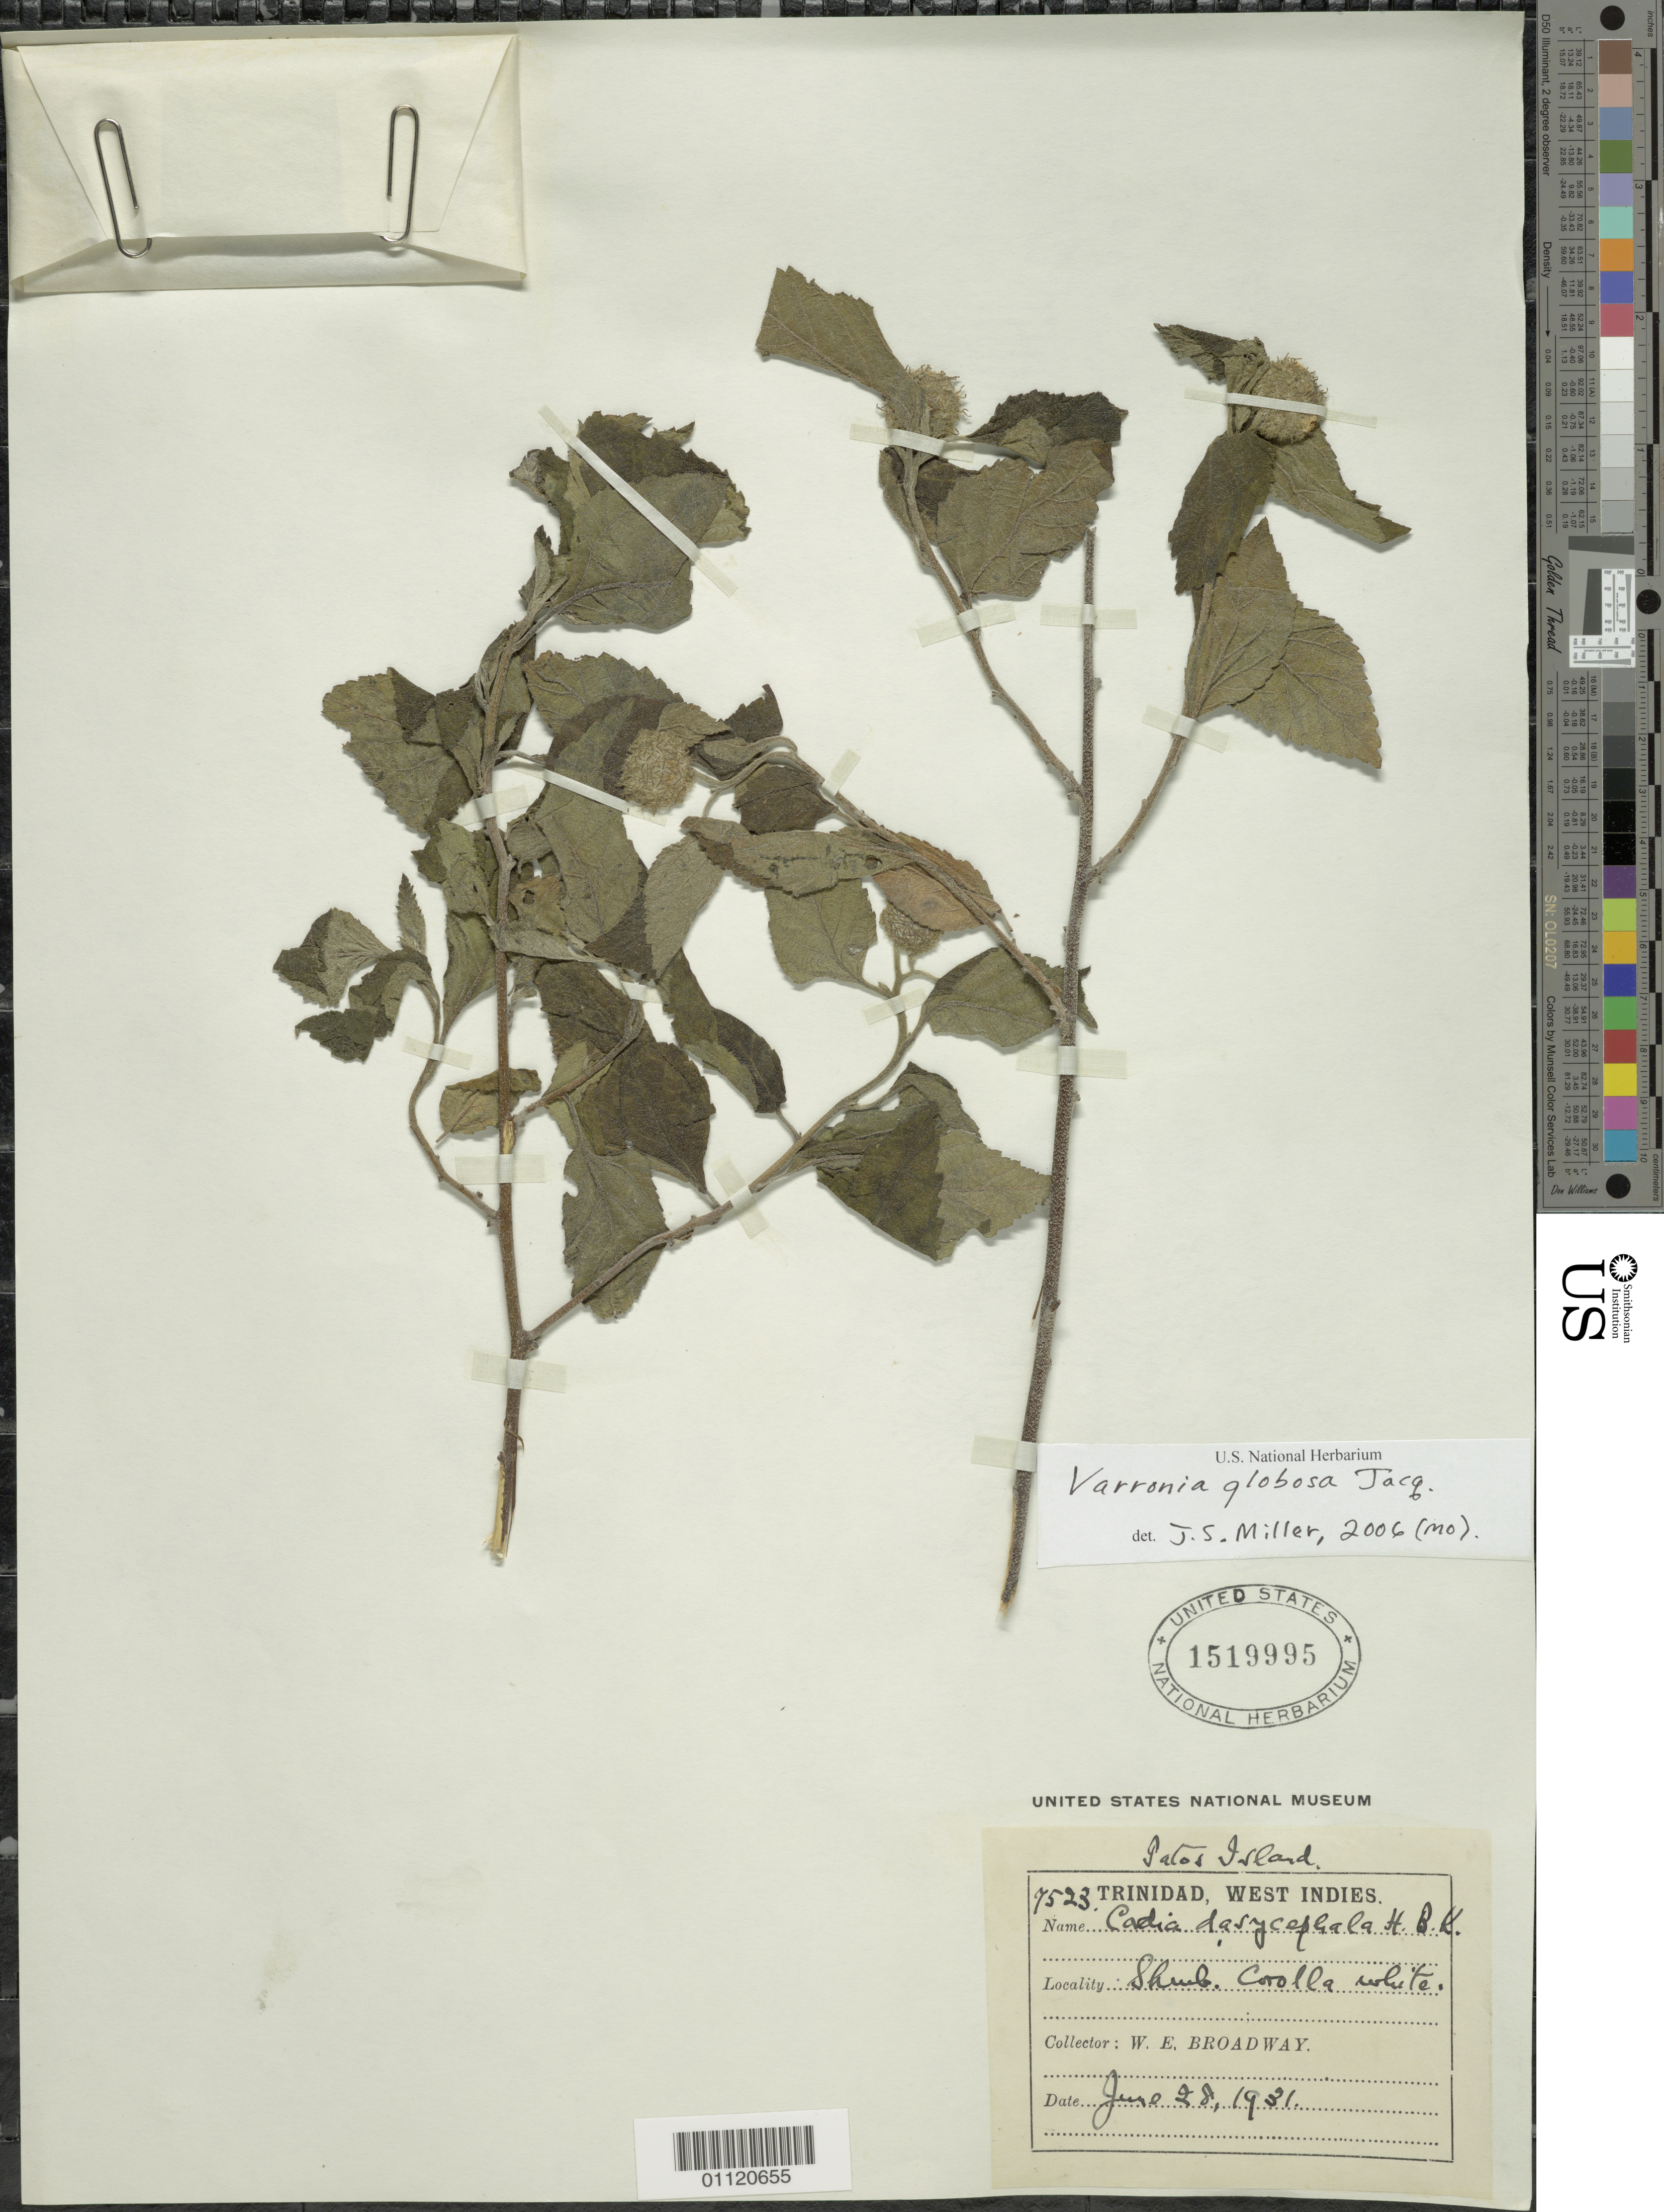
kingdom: Plantae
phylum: Tracheophyta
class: Magnoliopsida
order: Boraginales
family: Cordiaceae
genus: Varronia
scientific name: Varronia globosa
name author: Jacq.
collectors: W. E. Broadway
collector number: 7523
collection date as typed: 28 Jun 1931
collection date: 1931-06-28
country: Trinidad and Tobago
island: Patos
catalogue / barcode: US 1519995